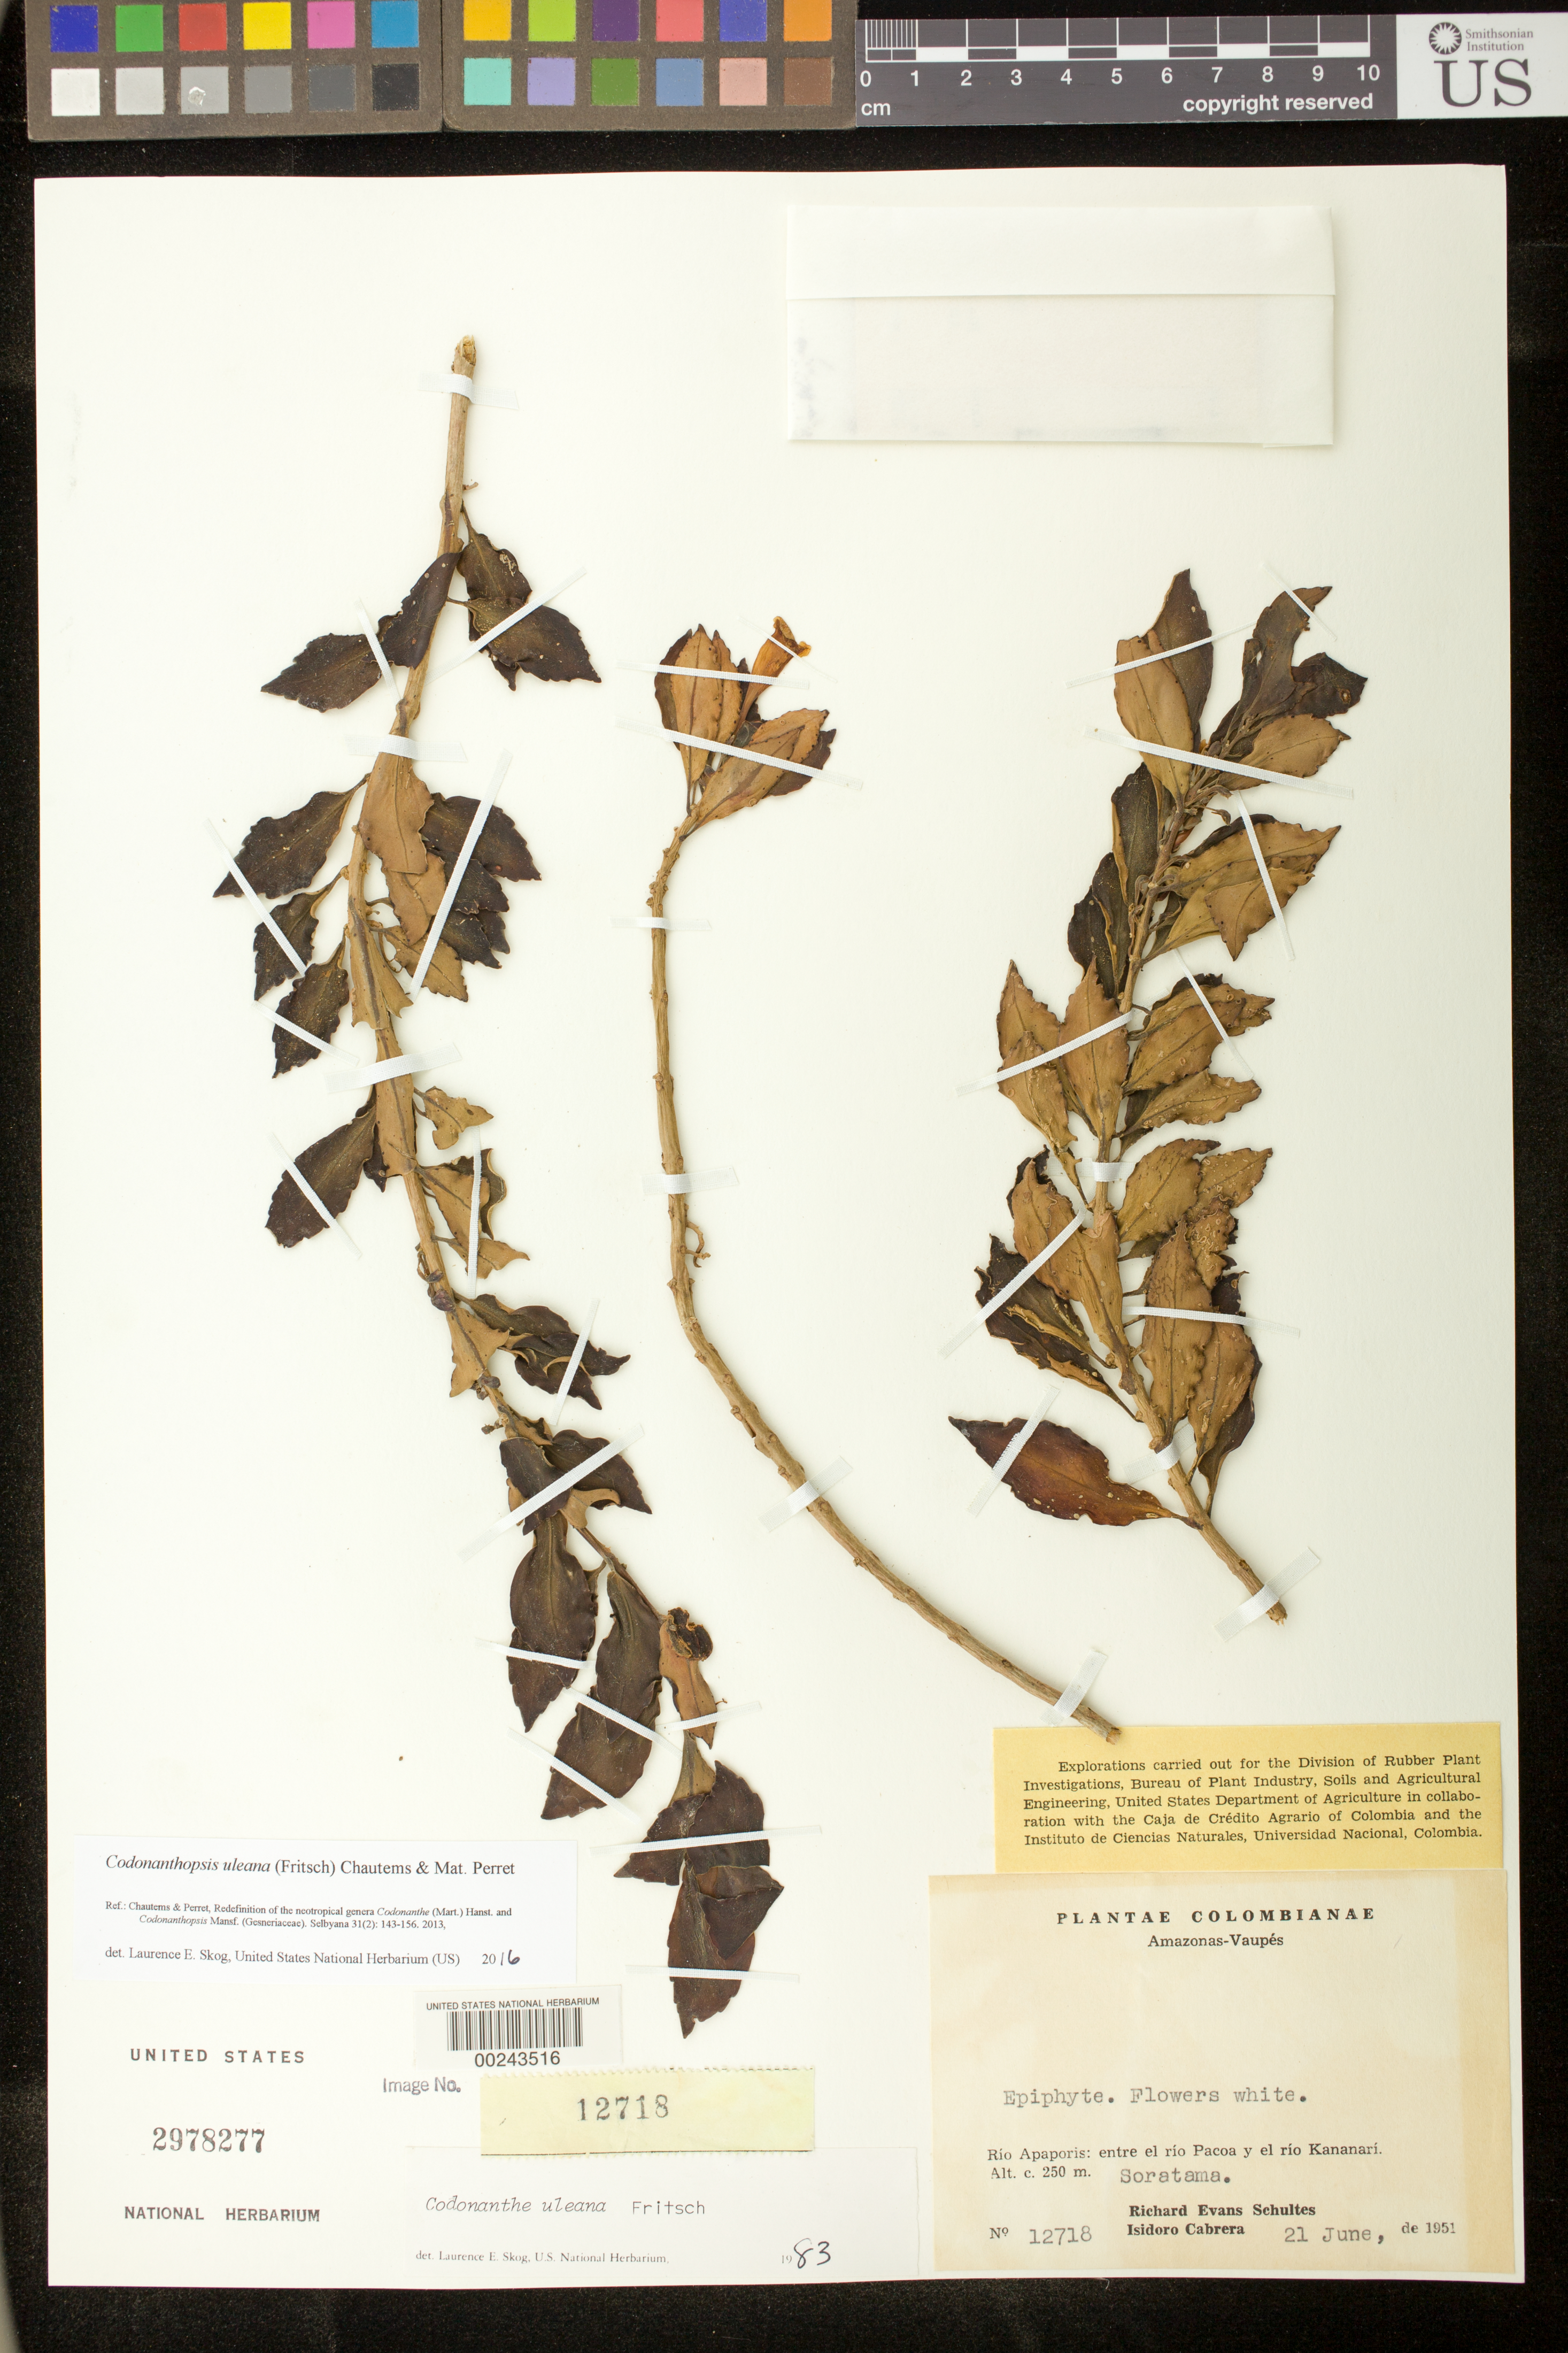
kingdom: Plantae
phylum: Tracheophyta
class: Magnoliopsida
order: Lamiales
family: Gesneriaceae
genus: Codonanthopsis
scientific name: Codonanthopsis uleana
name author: (Fritsch) Chautems & Mat.Perret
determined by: Skog, Laurence E.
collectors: R. E. Schultes & I. Cabrera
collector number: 12718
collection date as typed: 21 Jun 1951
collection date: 1951-06-21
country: Colombia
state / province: Amazônas / Vaupés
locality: Rio Apaporis, between Rio Pacoa and Rio Kananari, Soratama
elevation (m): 250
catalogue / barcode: US 2978277